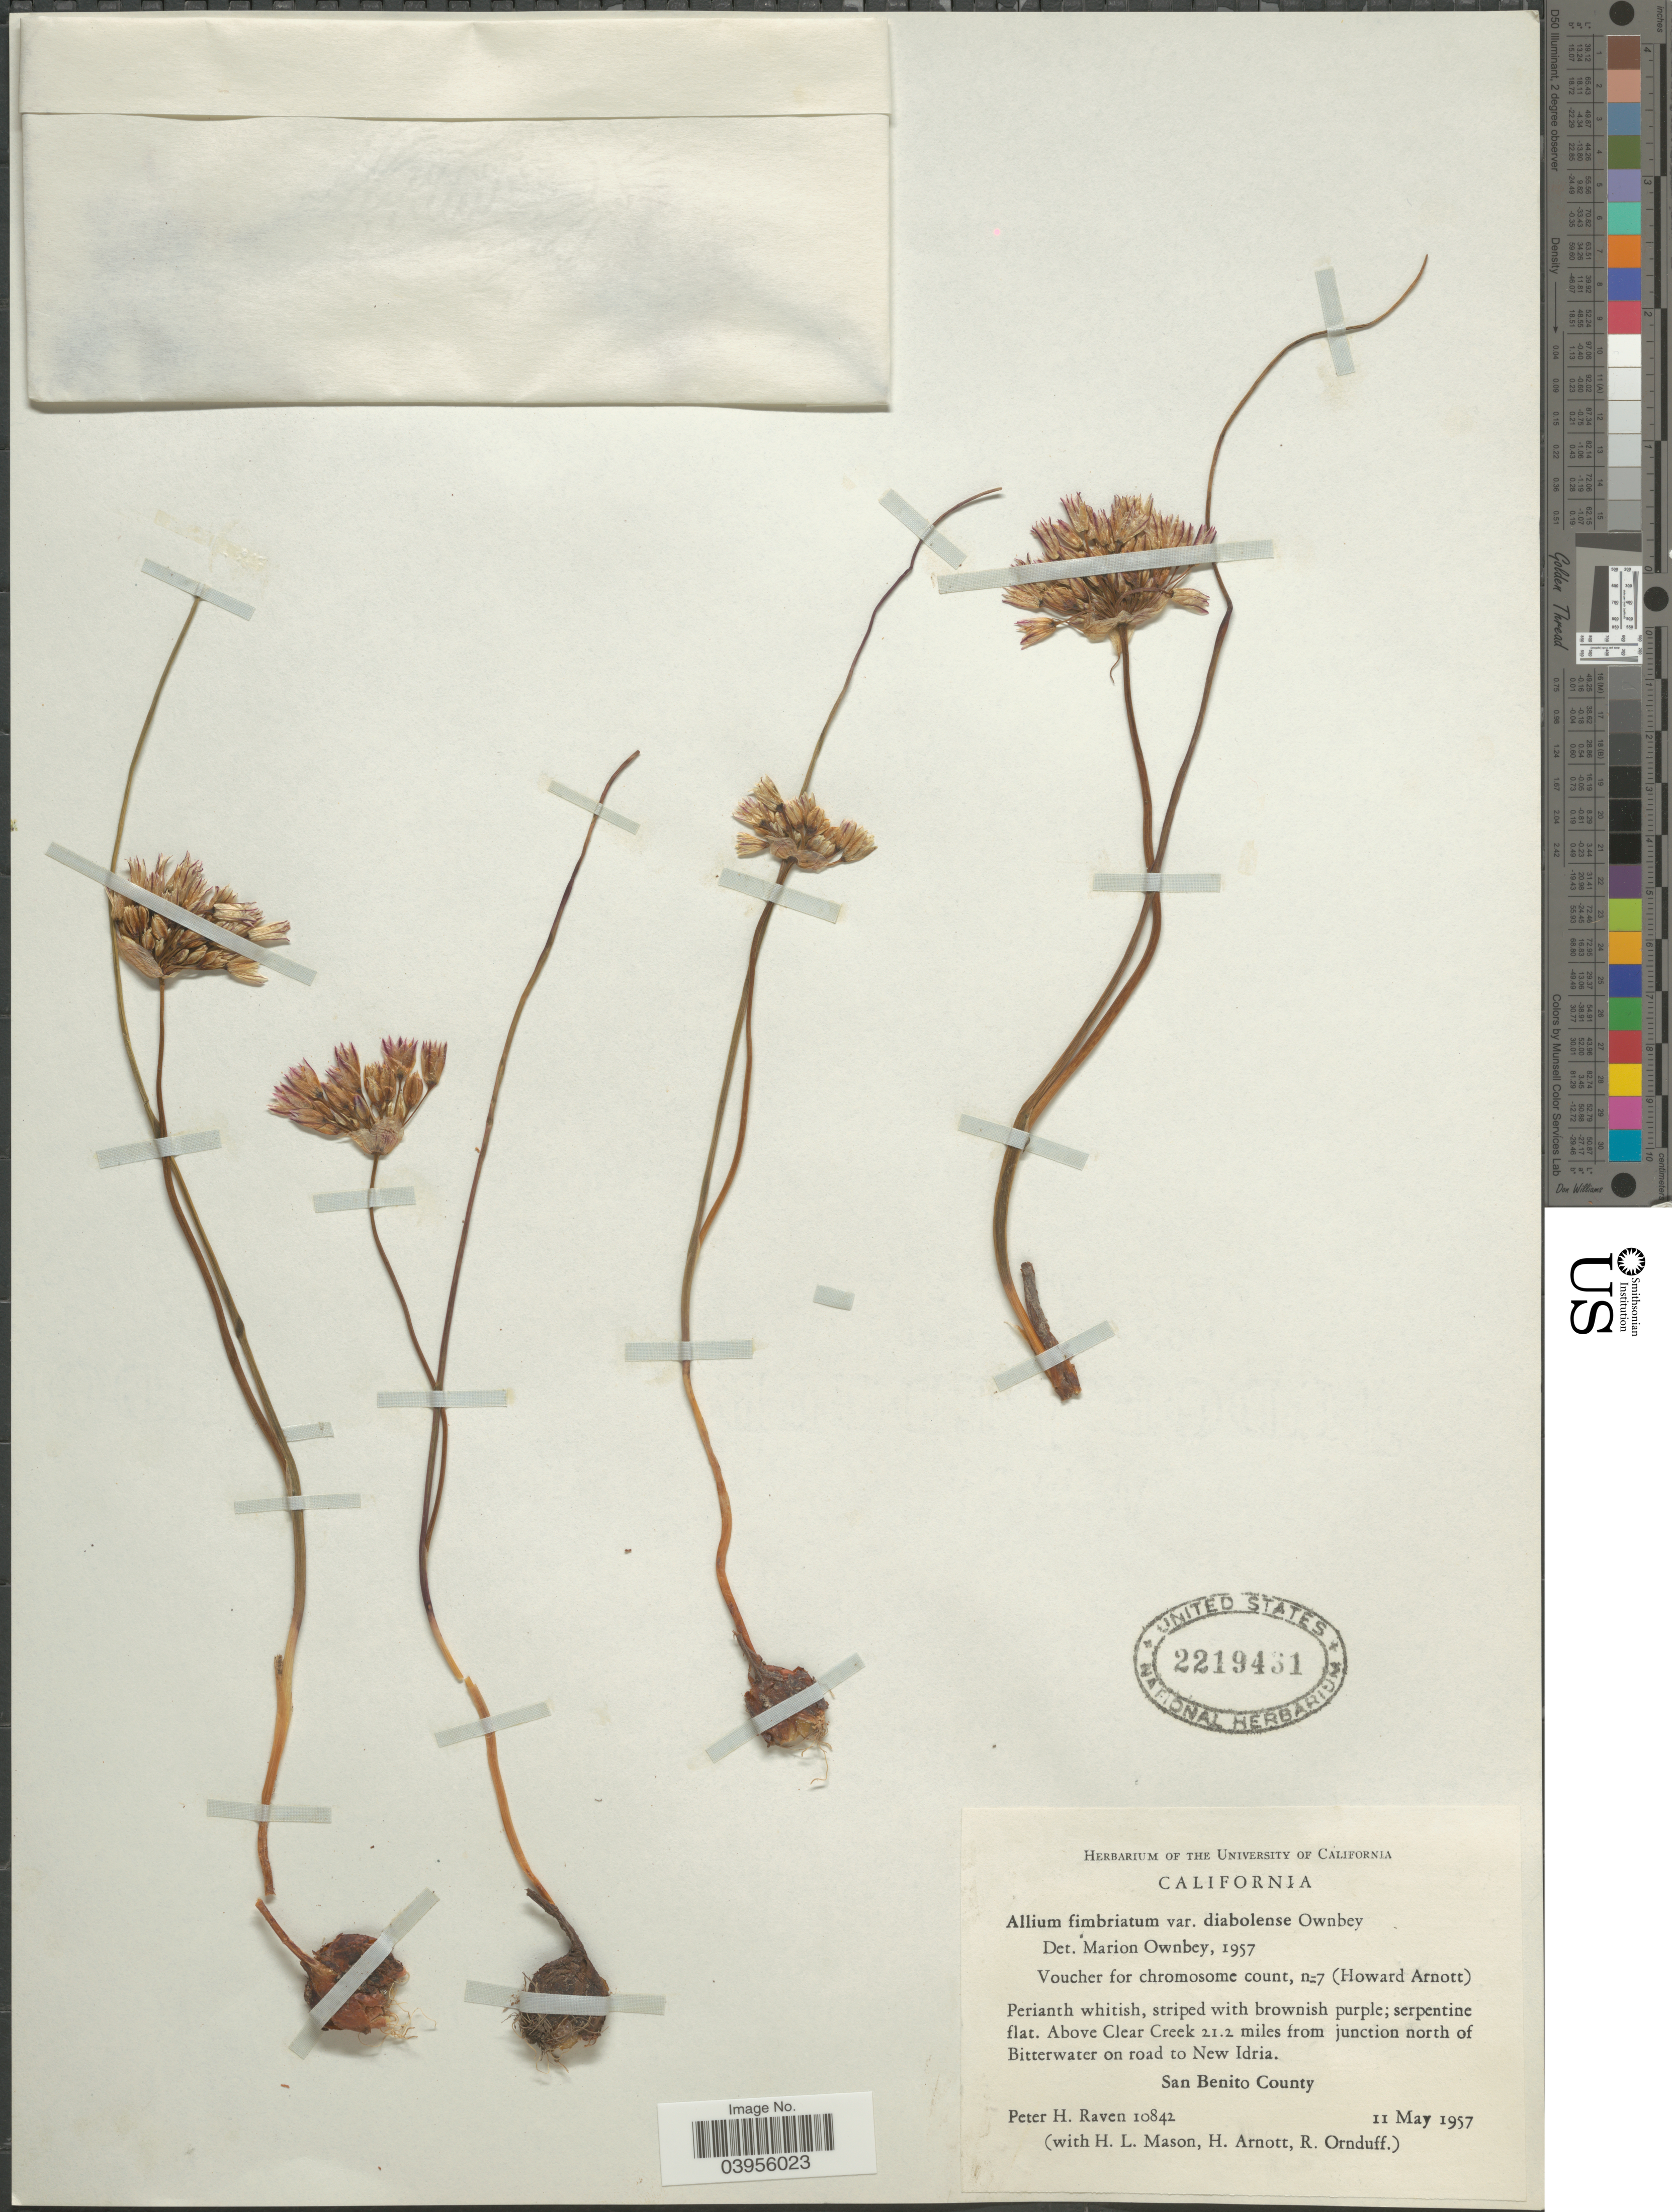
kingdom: Plantae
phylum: Tracheophyta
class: Liliopsida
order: Asparagales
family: Amaryllidaceae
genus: Allium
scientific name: Allium fimbriatum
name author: S. Watson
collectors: P. Raven, H. L. Mason, H. Arnott & R. Ornduff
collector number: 10842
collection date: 1957-05-11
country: United States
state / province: California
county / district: San Benito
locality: Above Clear Creek 21.2 miles from junction north of Bitterwater on road to New Idria. San Benito County.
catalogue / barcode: US 2219431